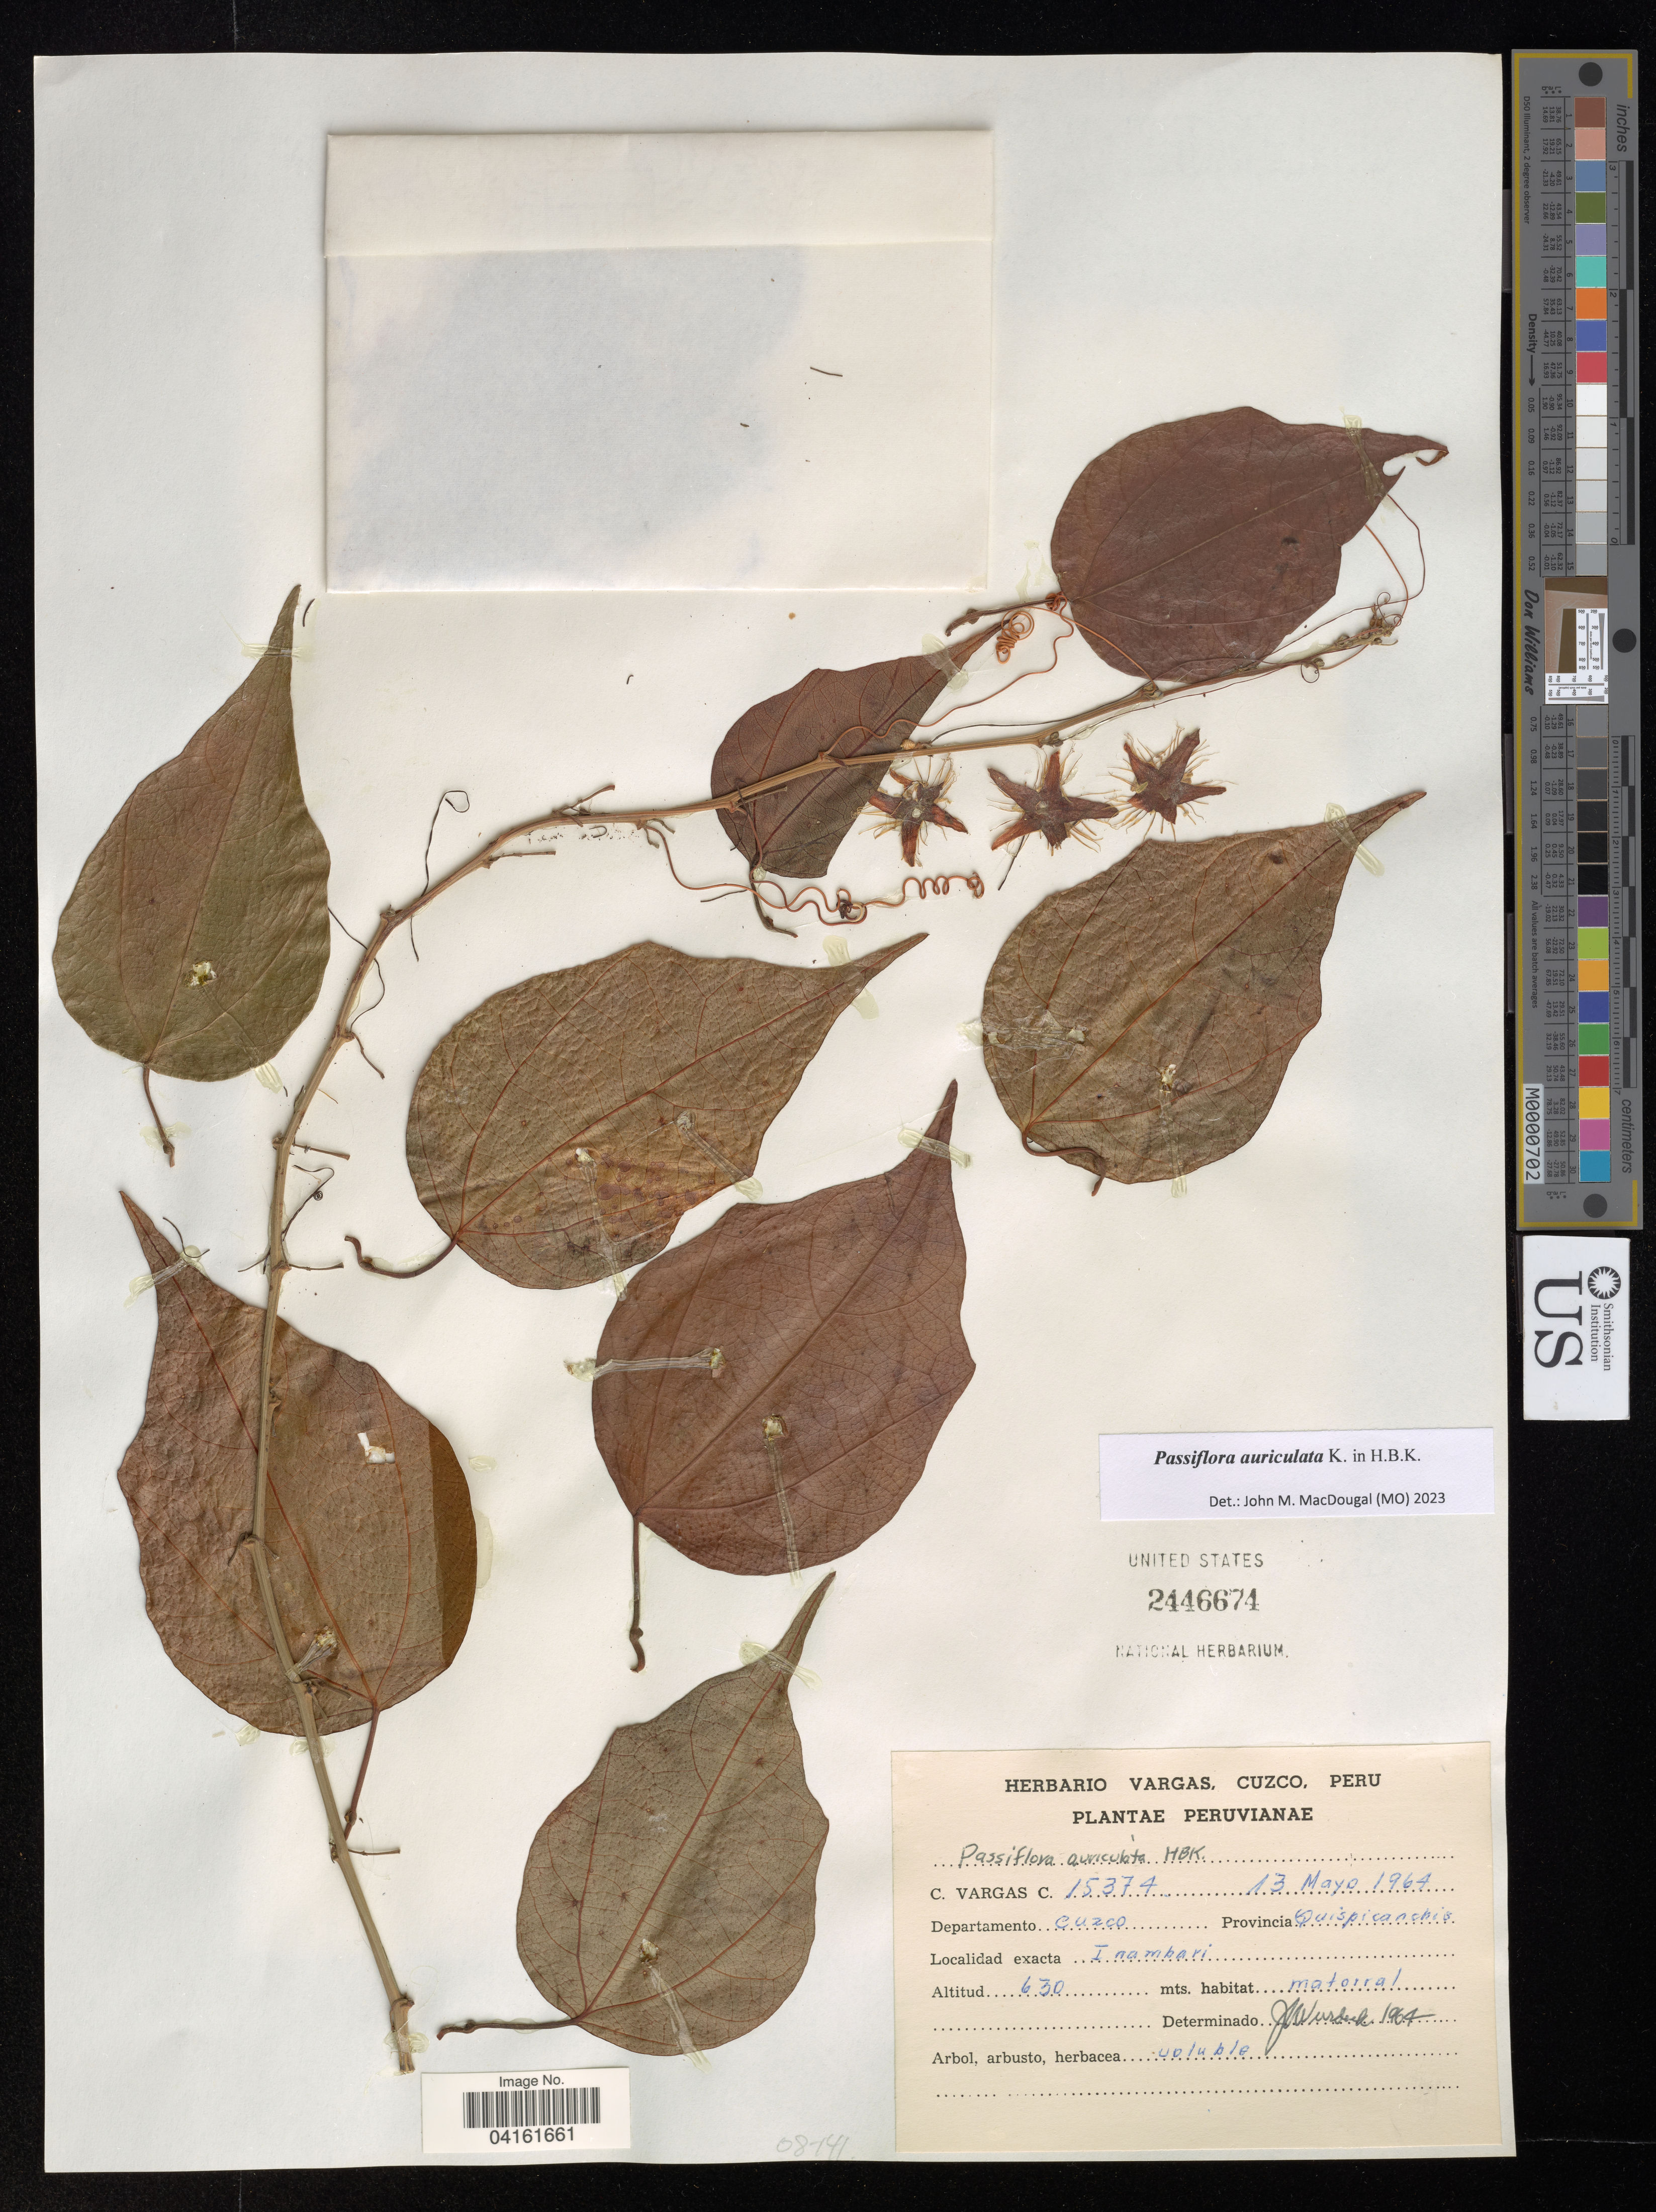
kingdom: Plantae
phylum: Tracheophyta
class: Magnoliopsida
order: Malpighiales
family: Passifloraceae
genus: Passiflora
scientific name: Passiflora auriculata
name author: Kunth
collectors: C. Vargas C.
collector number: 15374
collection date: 1964-05-13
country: Peru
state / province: Cusco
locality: Departamento Cuzco. Provincia Quispicanchis. Inambari.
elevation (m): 630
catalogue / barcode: US 2446674